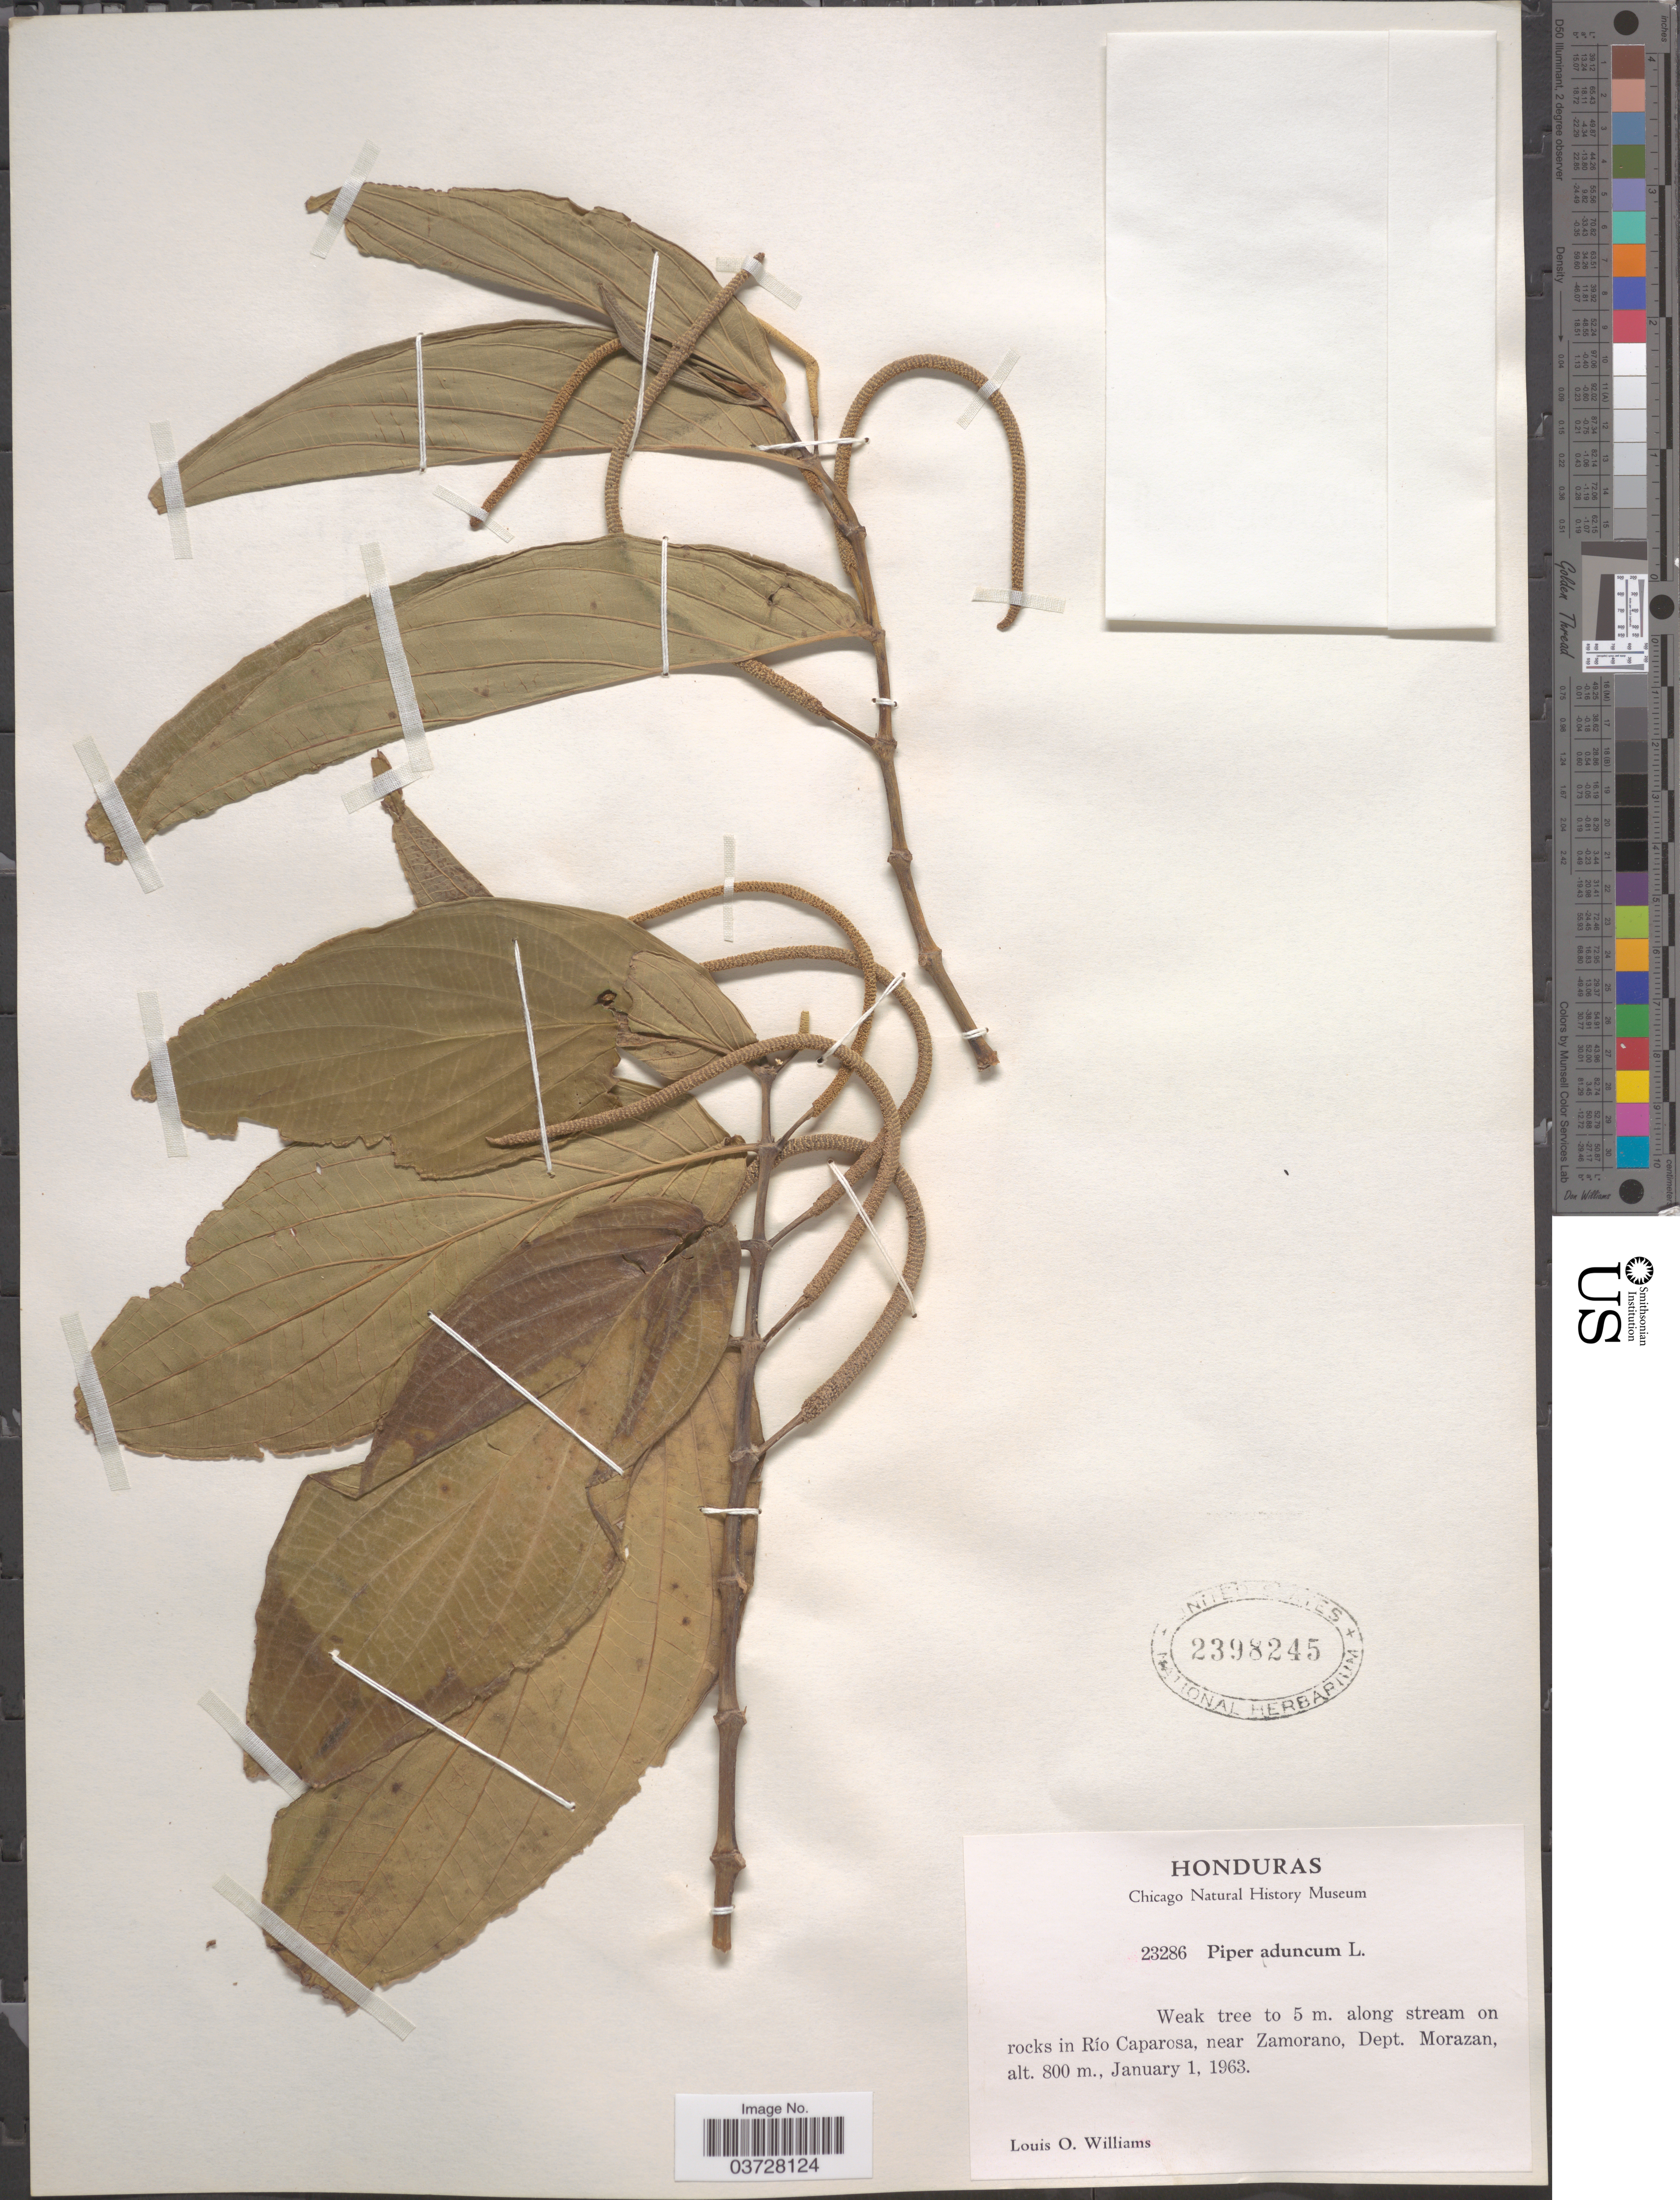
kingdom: Plantae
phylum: Tracheophyta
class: Magnoliopsida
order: Piperales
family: Piperaceae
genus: Piper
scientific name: Piper aduncum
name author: L.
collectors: L. O. Williams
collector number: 23286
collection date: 1963-01-01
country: Honduras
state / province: Fco. Morazán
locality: Along streams on rocks in Río Caparosa, near Zamorano, Dept. Morazan.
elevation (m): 800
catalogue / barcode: US 2398245